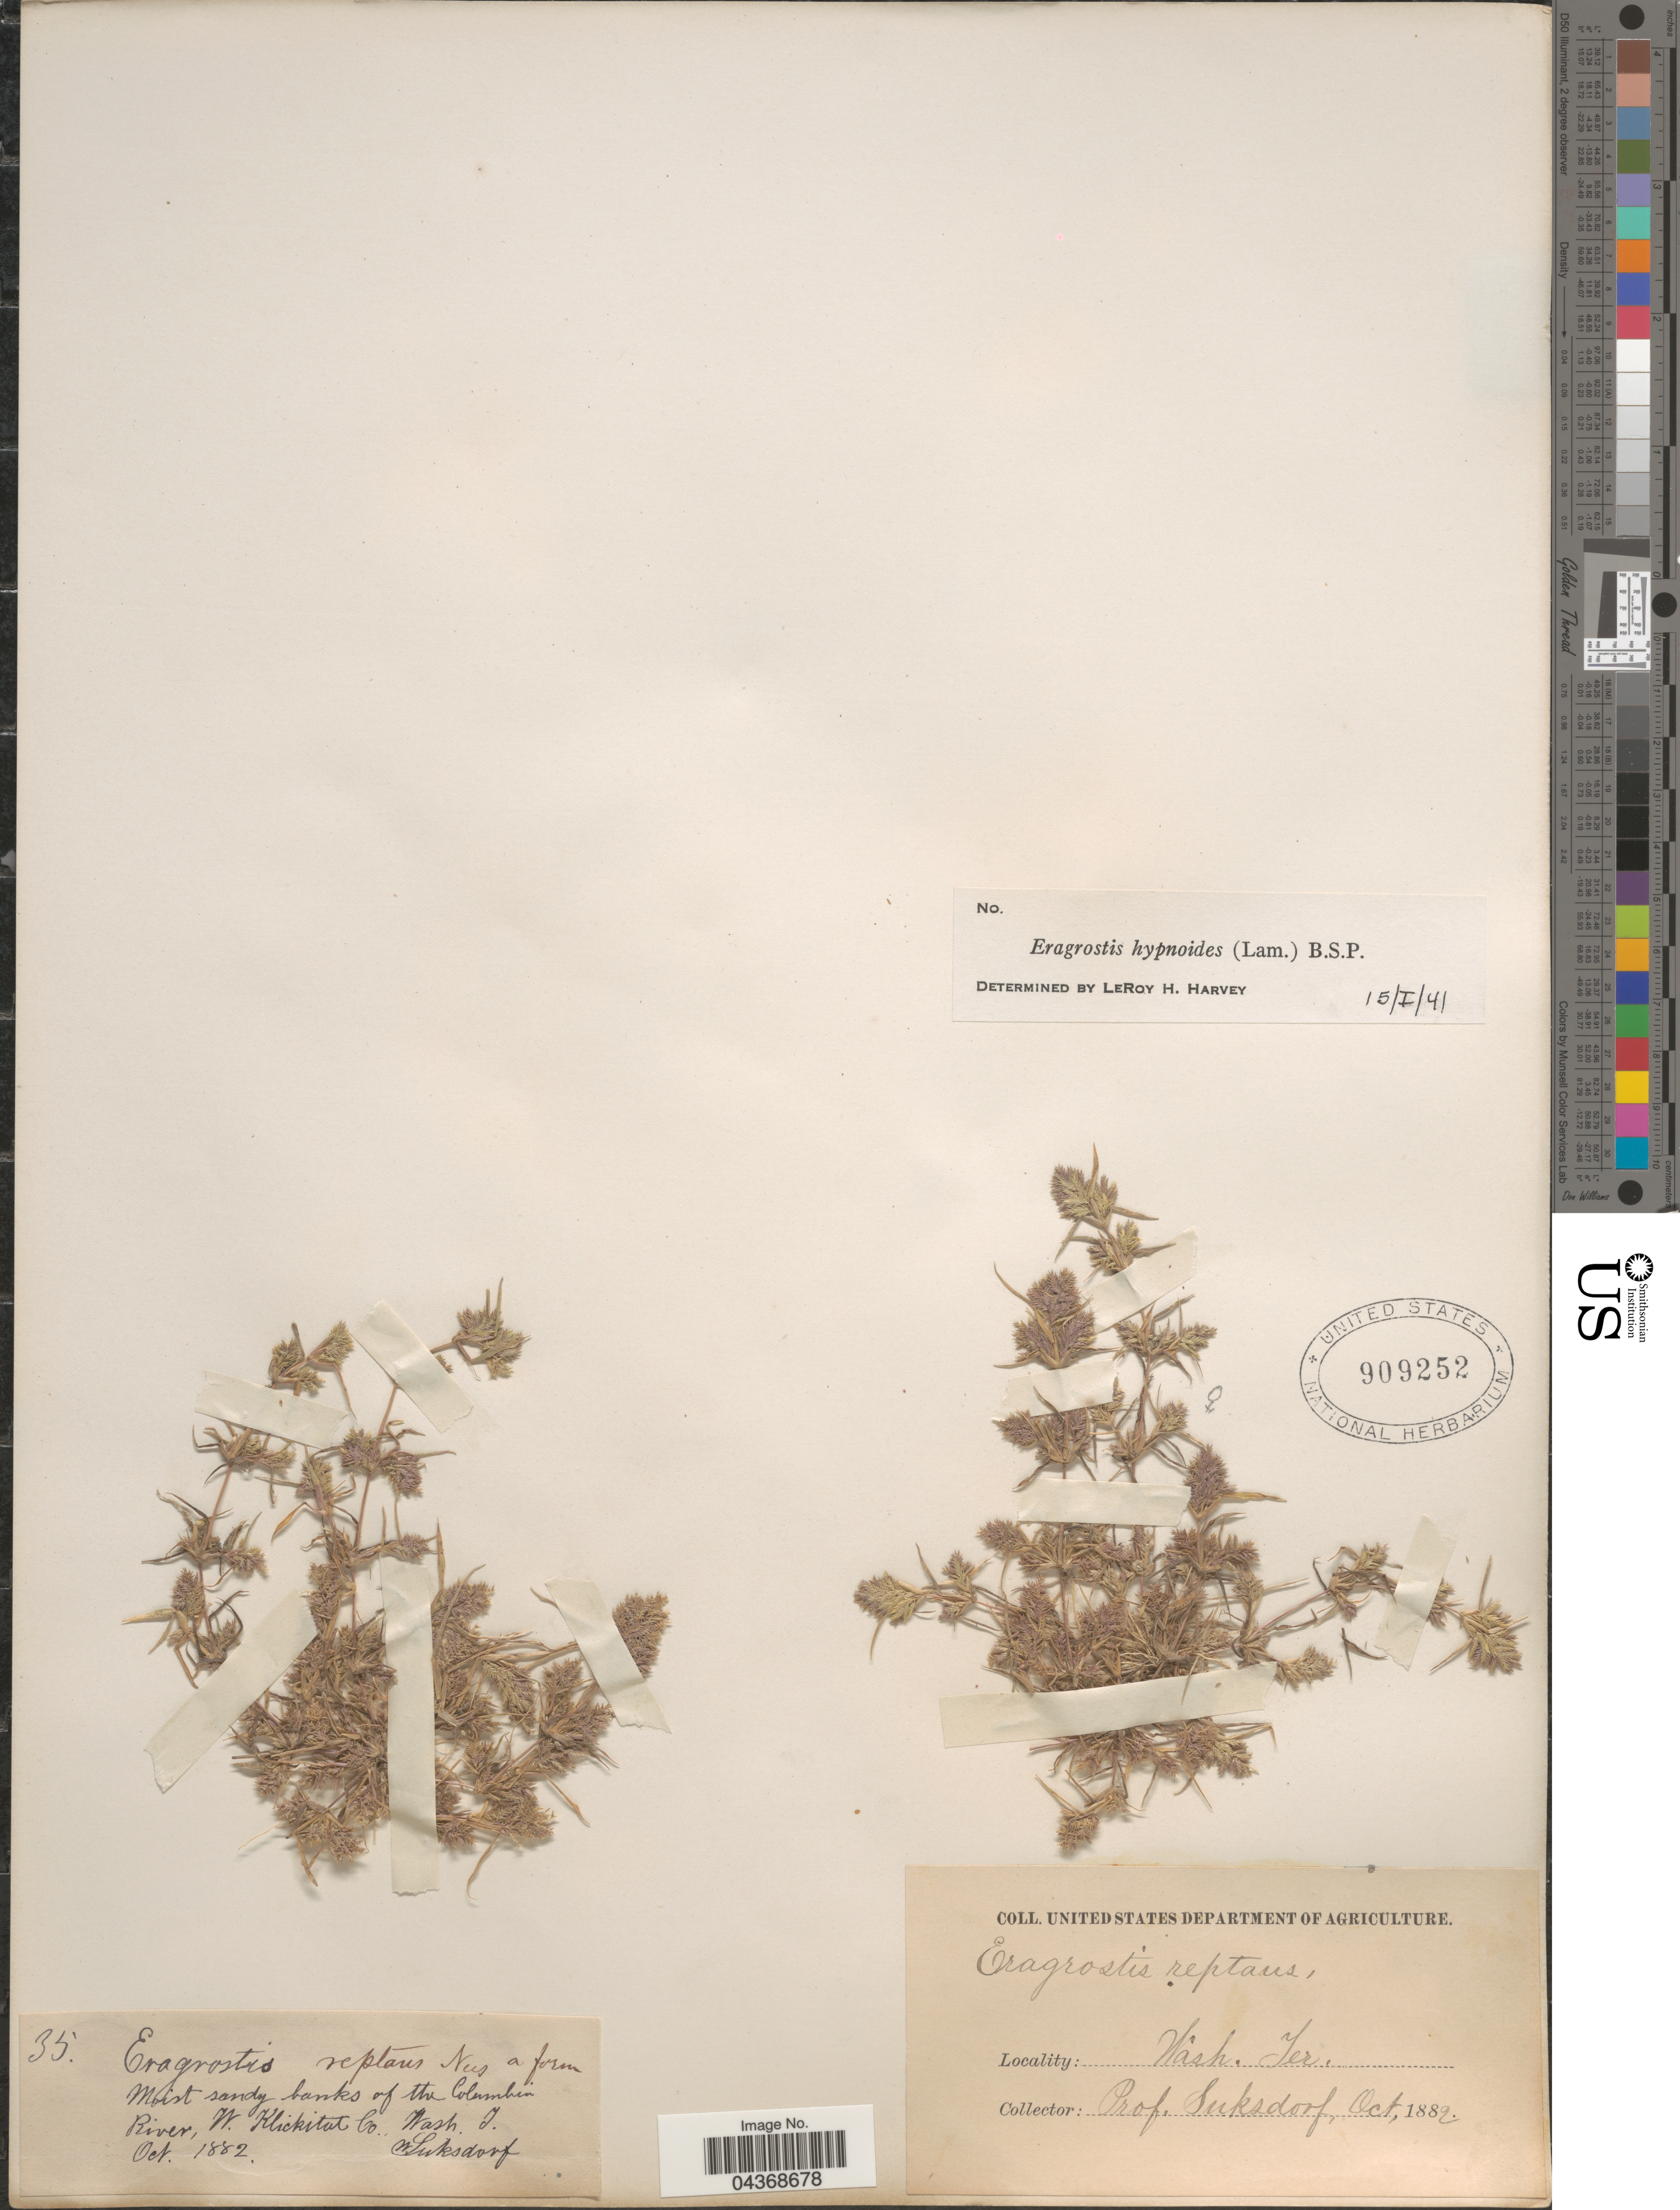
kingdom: Plantae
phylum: Tracheophyta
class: Liliopsida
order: Poales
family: Poaceae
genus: Eragrostis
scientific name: Eragrostis hypnoides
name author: (Lam.) Britton, Stearns & Poggenb.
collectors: -- Suksdorf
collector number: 35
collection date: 1882-10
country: United States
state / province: Washington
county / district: Klickitat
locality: Moist sandy banks of the Columbia River, W. Klickitat Co. Wash. Ter.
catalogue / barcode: US 909252